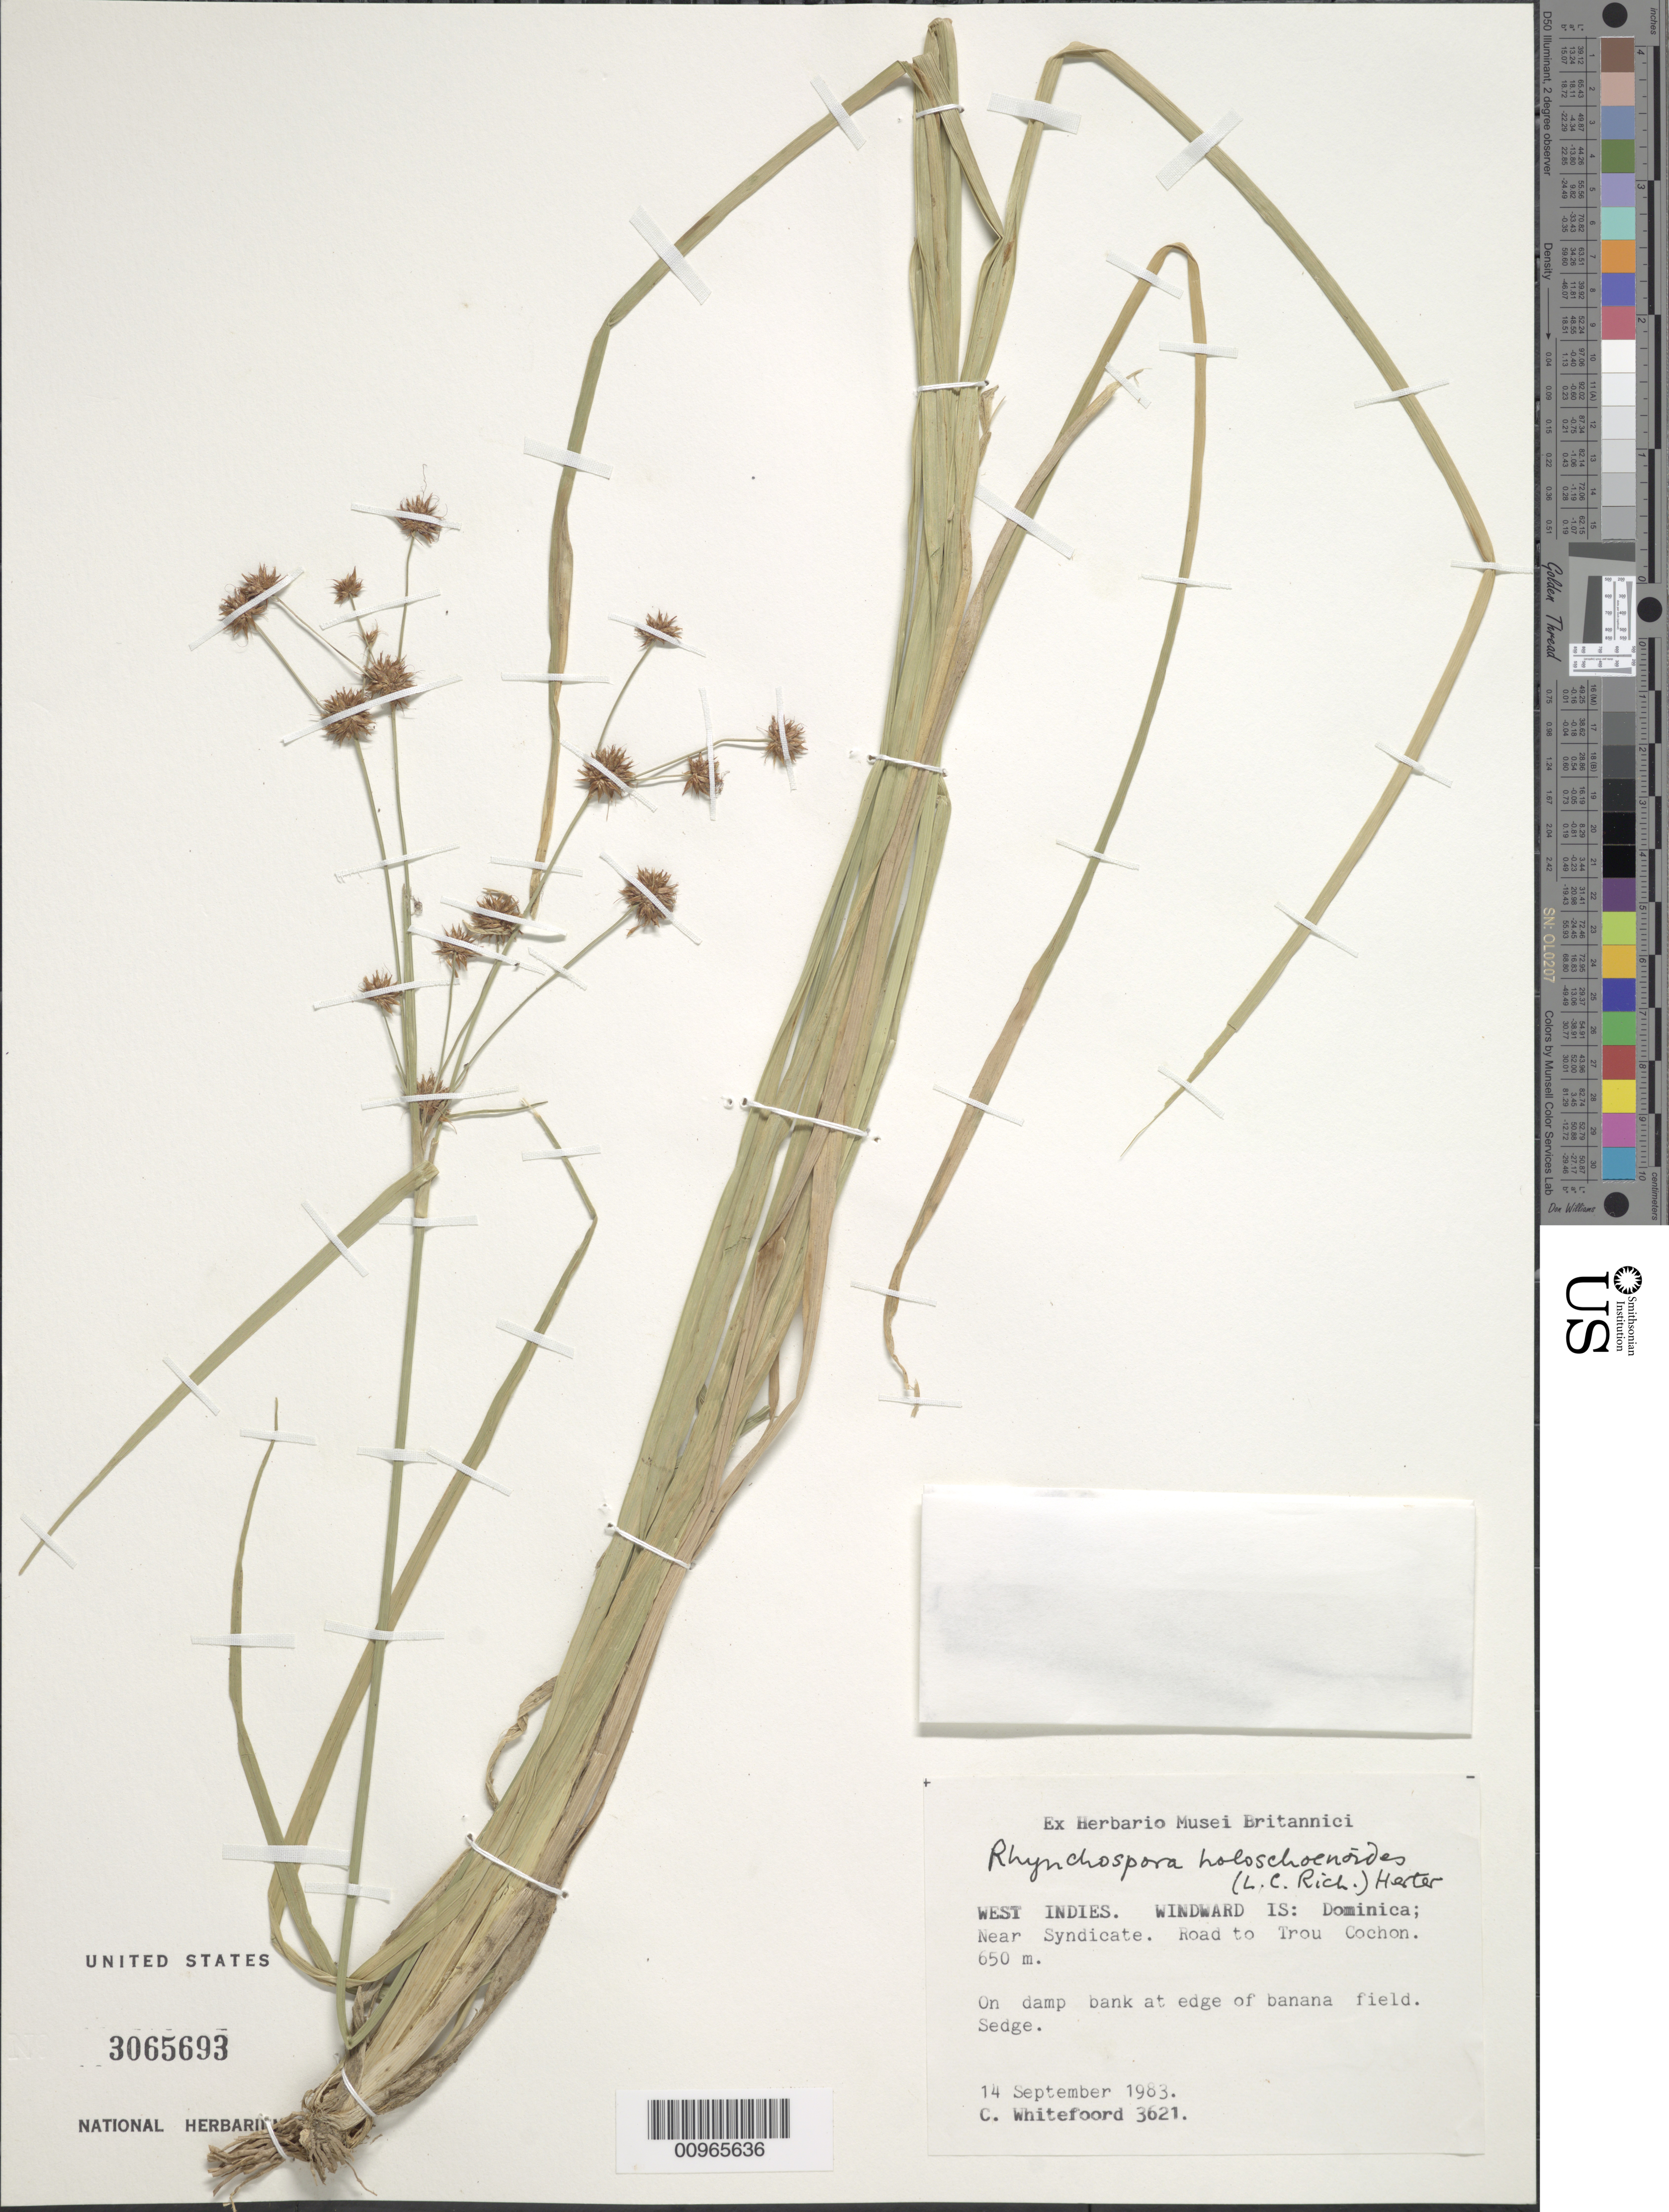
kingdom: Plantae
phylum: Tracheophyta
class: Liliopsida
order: Poales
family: Cyperaceae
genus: Rhynchospora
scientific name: Rhynchospora holoschoenoides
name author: (Rich.) Herter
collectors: C. Whitefoord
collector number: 3621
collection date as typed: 14 Sep 1983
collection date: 1983-09-14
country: Dominica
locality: Near Syndicate, road to Trou Cochon, edge of banana field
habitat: On damp bank at edge of banana field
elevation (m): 650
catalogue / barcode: US 3065693